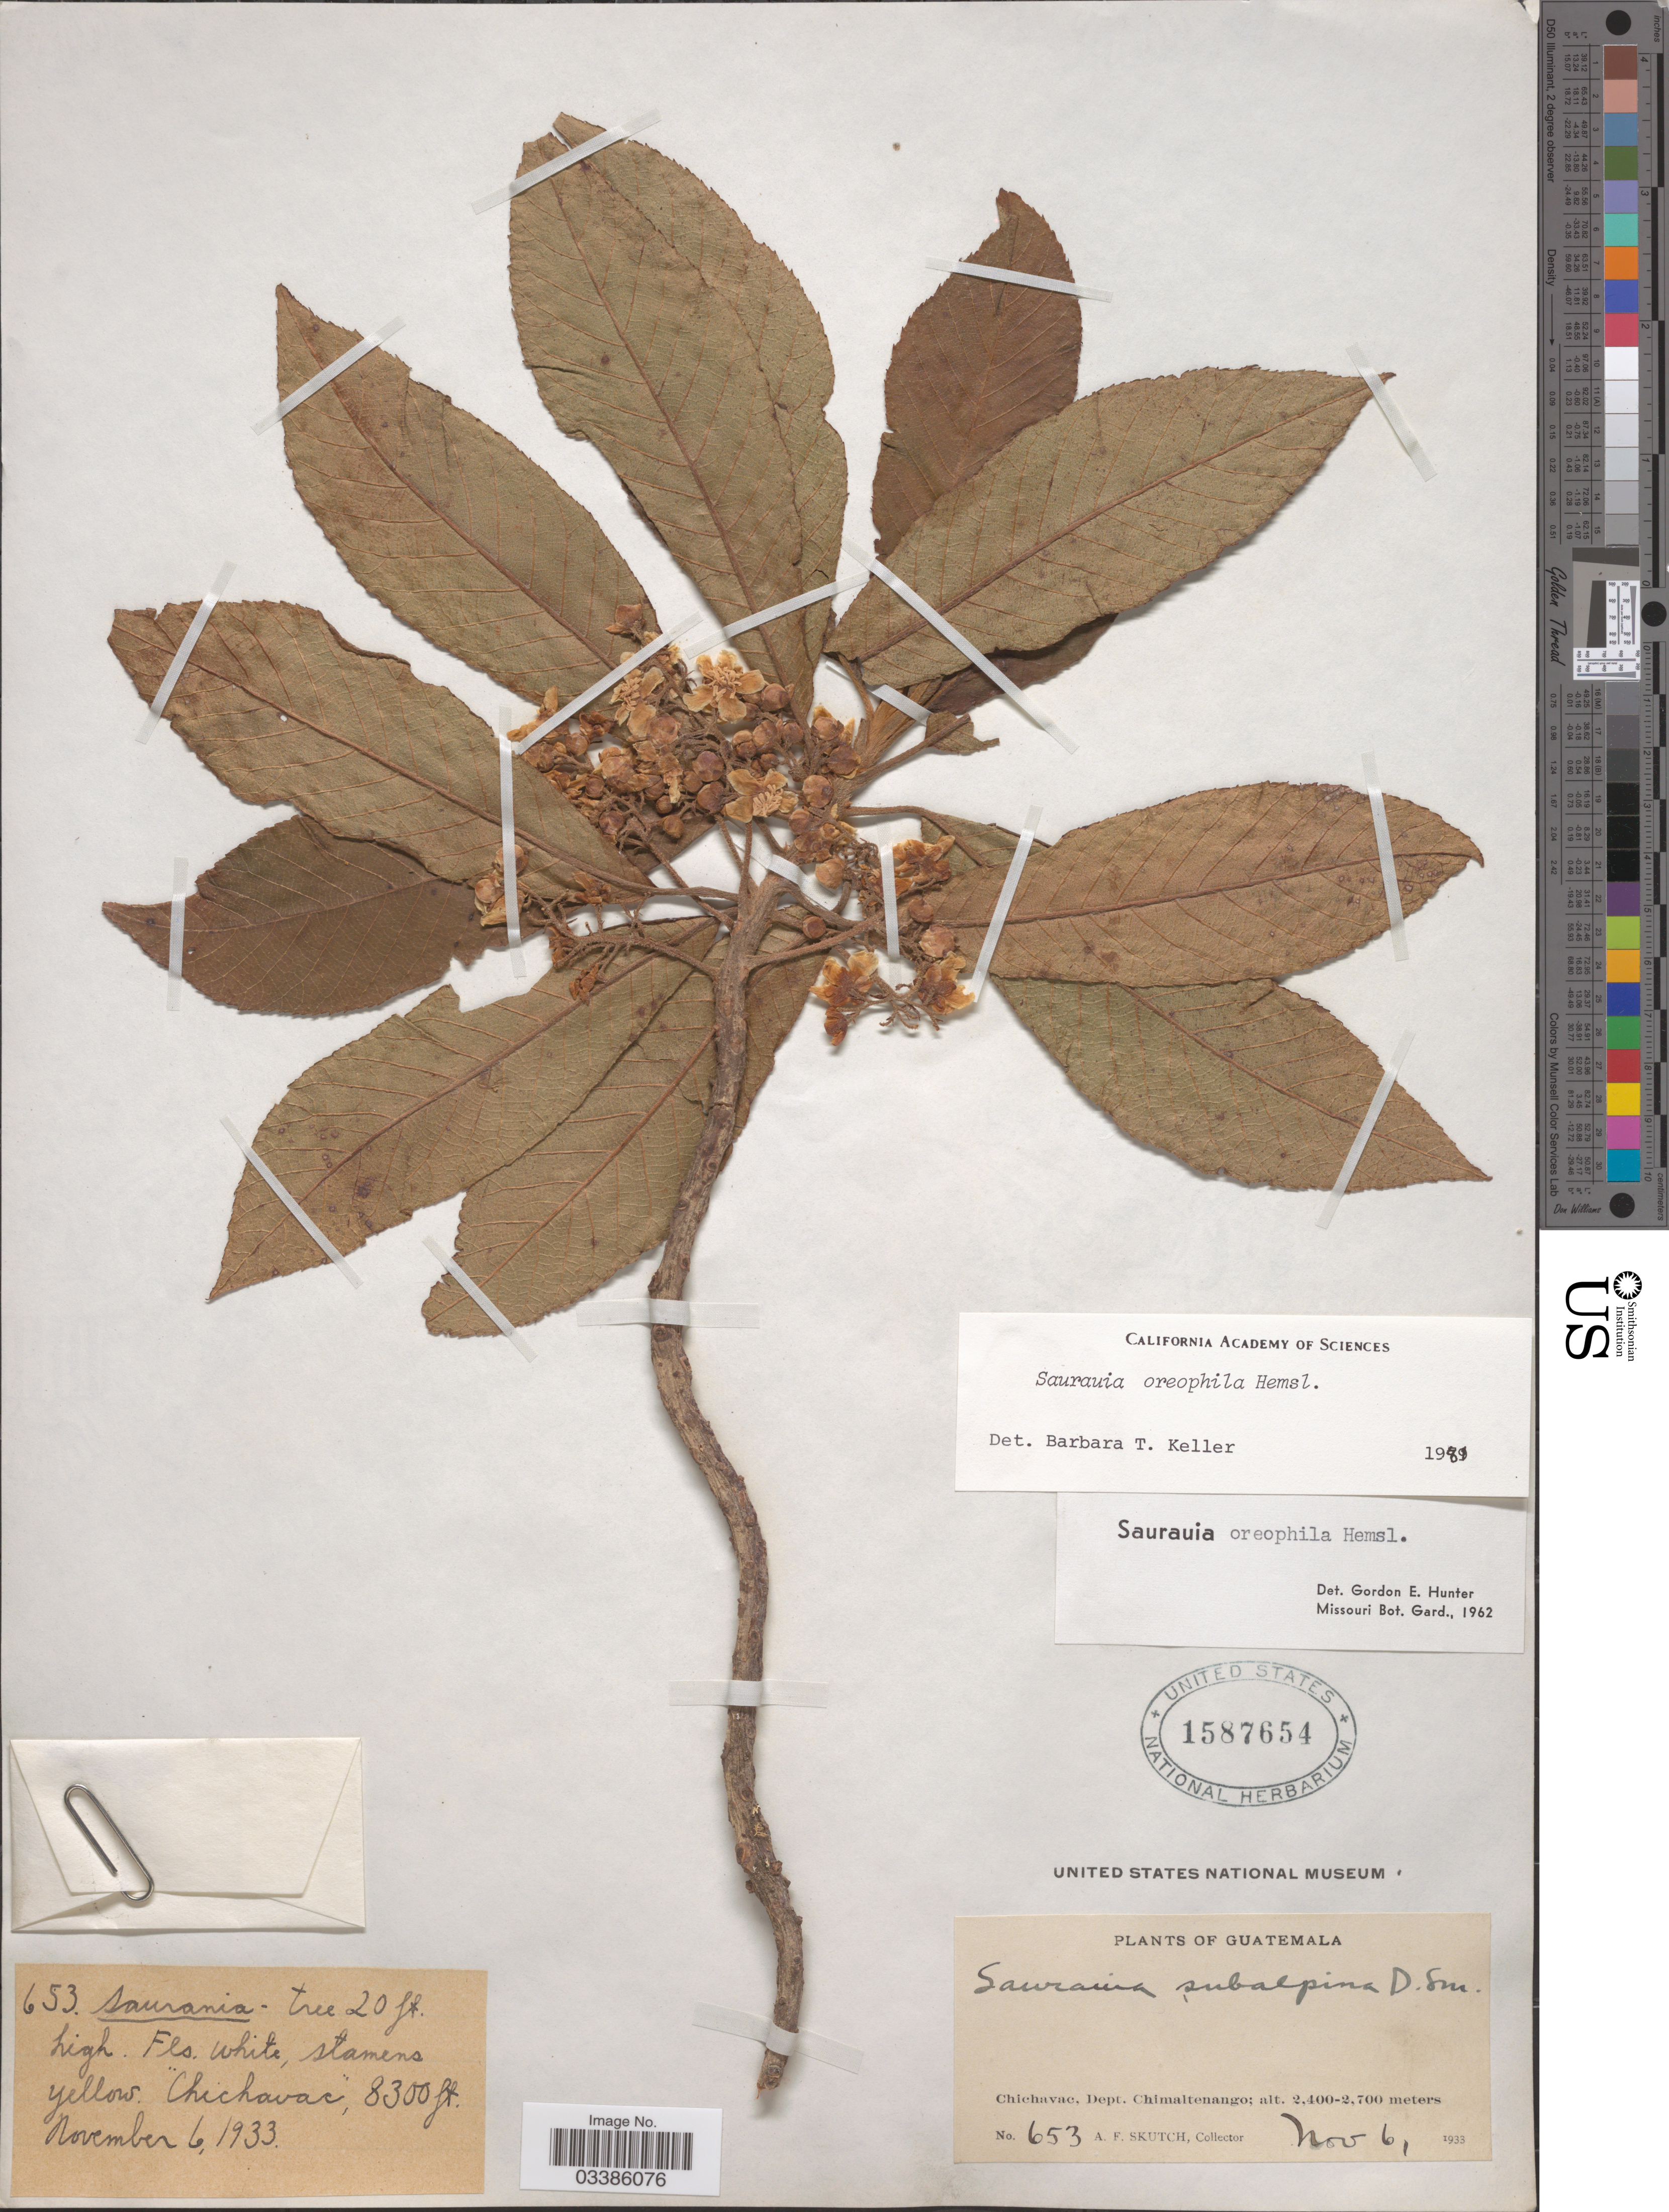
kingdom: Plantae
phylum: Tracheophyta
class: Magnoliopsida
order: Ericales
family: Actinidiaceae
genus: Saurauia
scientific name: Saurauia oreophila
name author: Hemsl.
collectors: A. F. Skutch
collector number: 653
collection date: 1933-11-06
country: Guatemala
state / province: Chimaltenango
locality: Chichavac, Dept. Chimaltenango.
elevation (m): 2530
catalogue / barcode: US 1587654